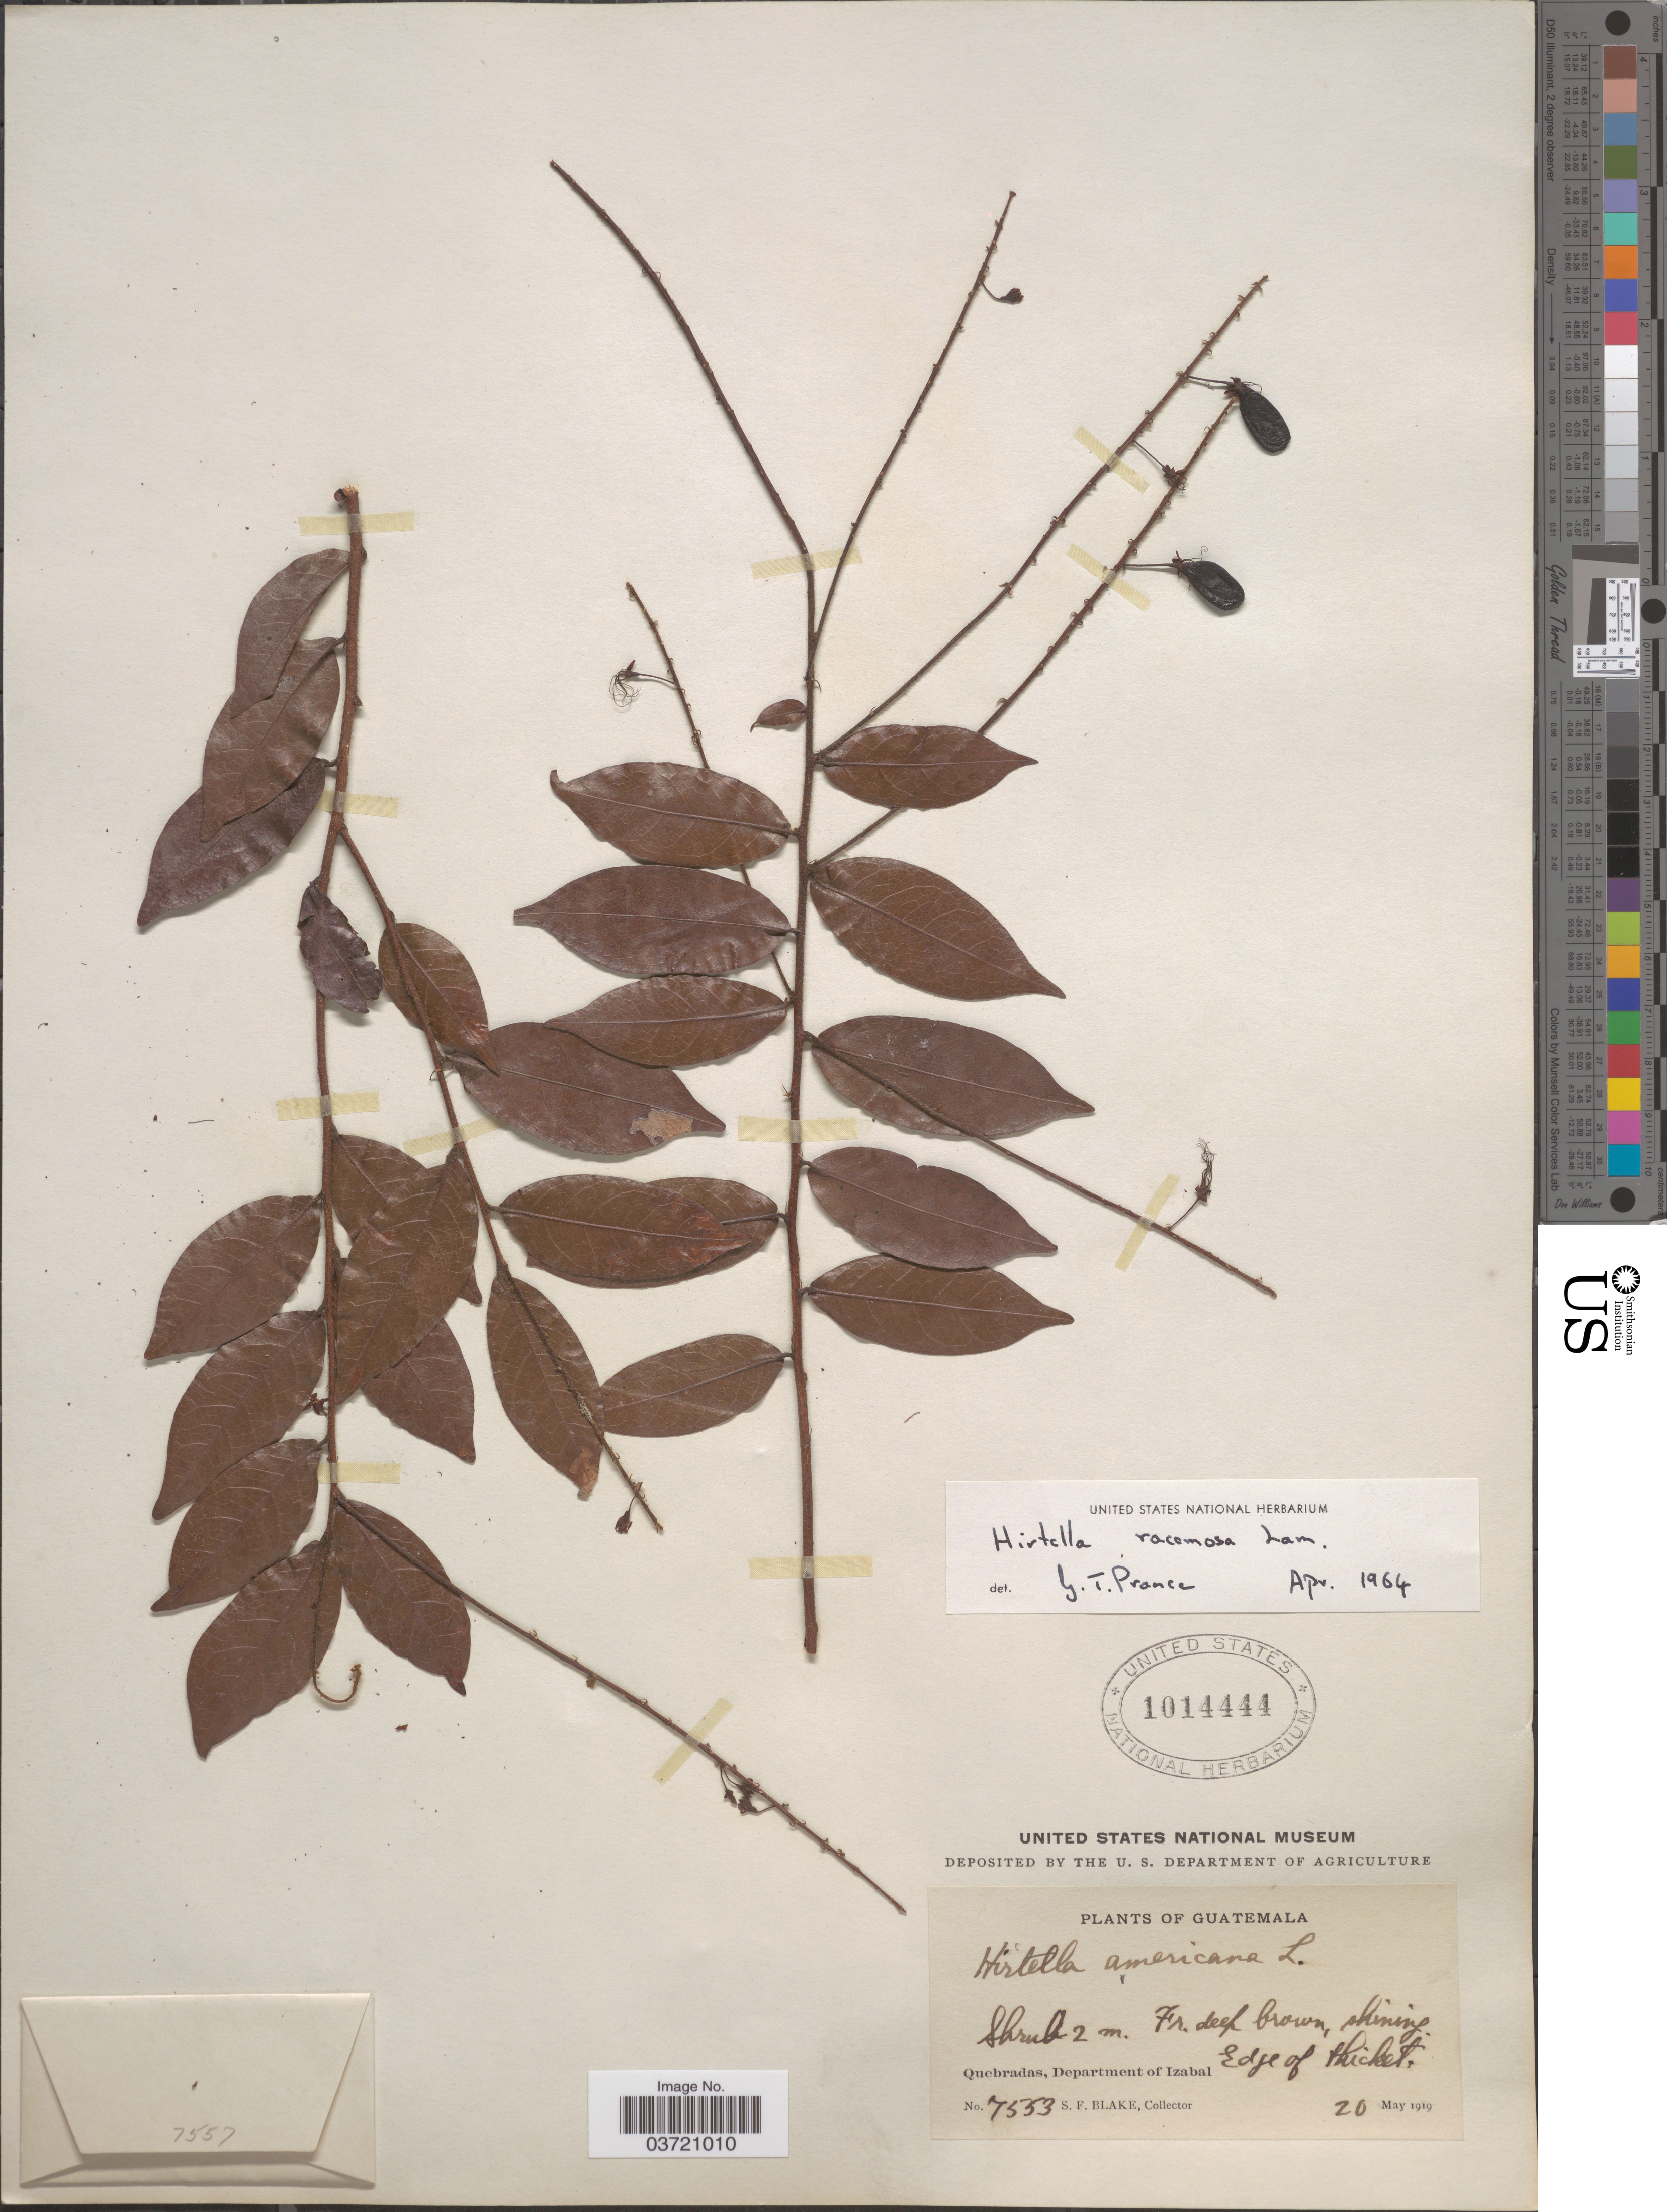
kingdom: Plantae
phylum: Tracheophyta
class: Magnoliopsida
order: Malpighiales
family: Chrysobalanaceae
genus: Hirtella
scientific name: Hirtella racemosa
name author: Lam.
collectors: S. Blake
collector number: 7553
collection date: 1919-05-20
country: Guatemala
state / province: Izabal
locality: Quebradas, Department of Izabal.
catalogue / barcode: US 1014444